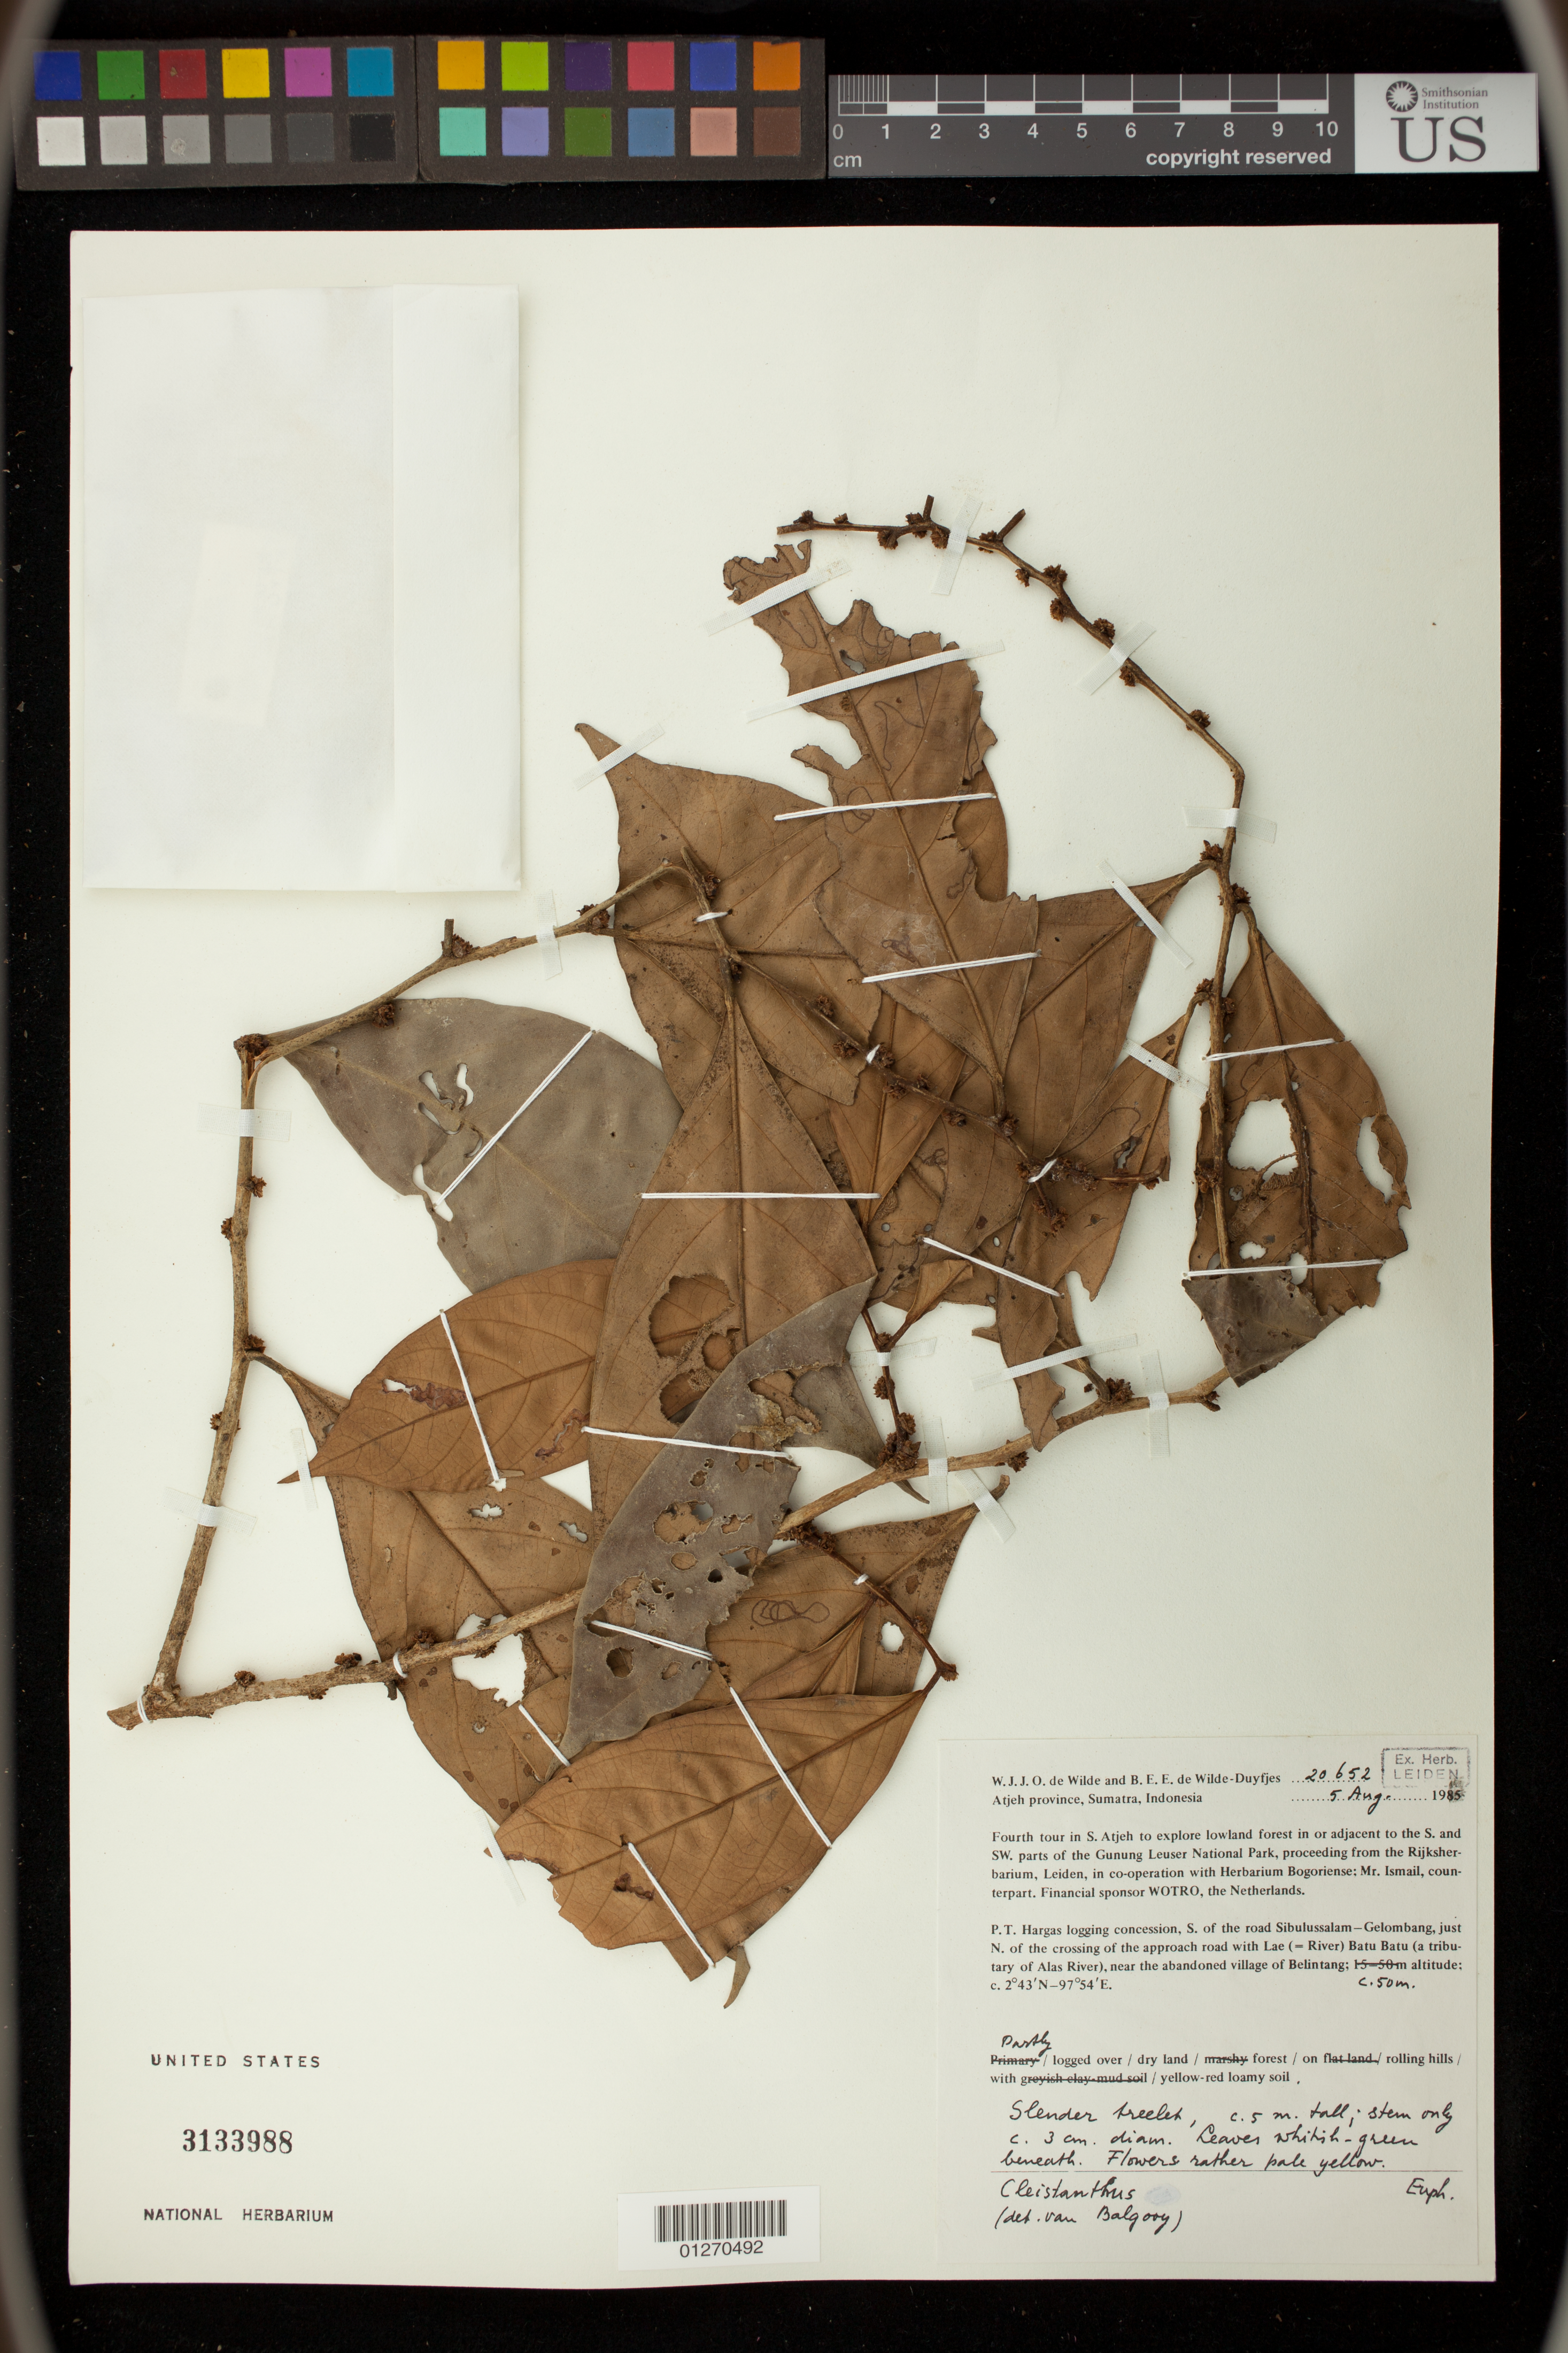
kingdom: Plantae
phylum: Tracheophyta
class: Magnoliopsida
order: Malpighiales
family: Phyllanthaceae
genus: Cleistanthus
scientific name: Cleistanthus sp.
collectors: W. J. de Wilde & B. E. de Wilde-Duyfjes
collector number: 20652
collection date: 1985-08-05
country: Indonesia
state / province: Sumatra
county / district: Aceh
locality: S. Atjeh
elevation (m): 50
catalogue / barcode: US 3133988